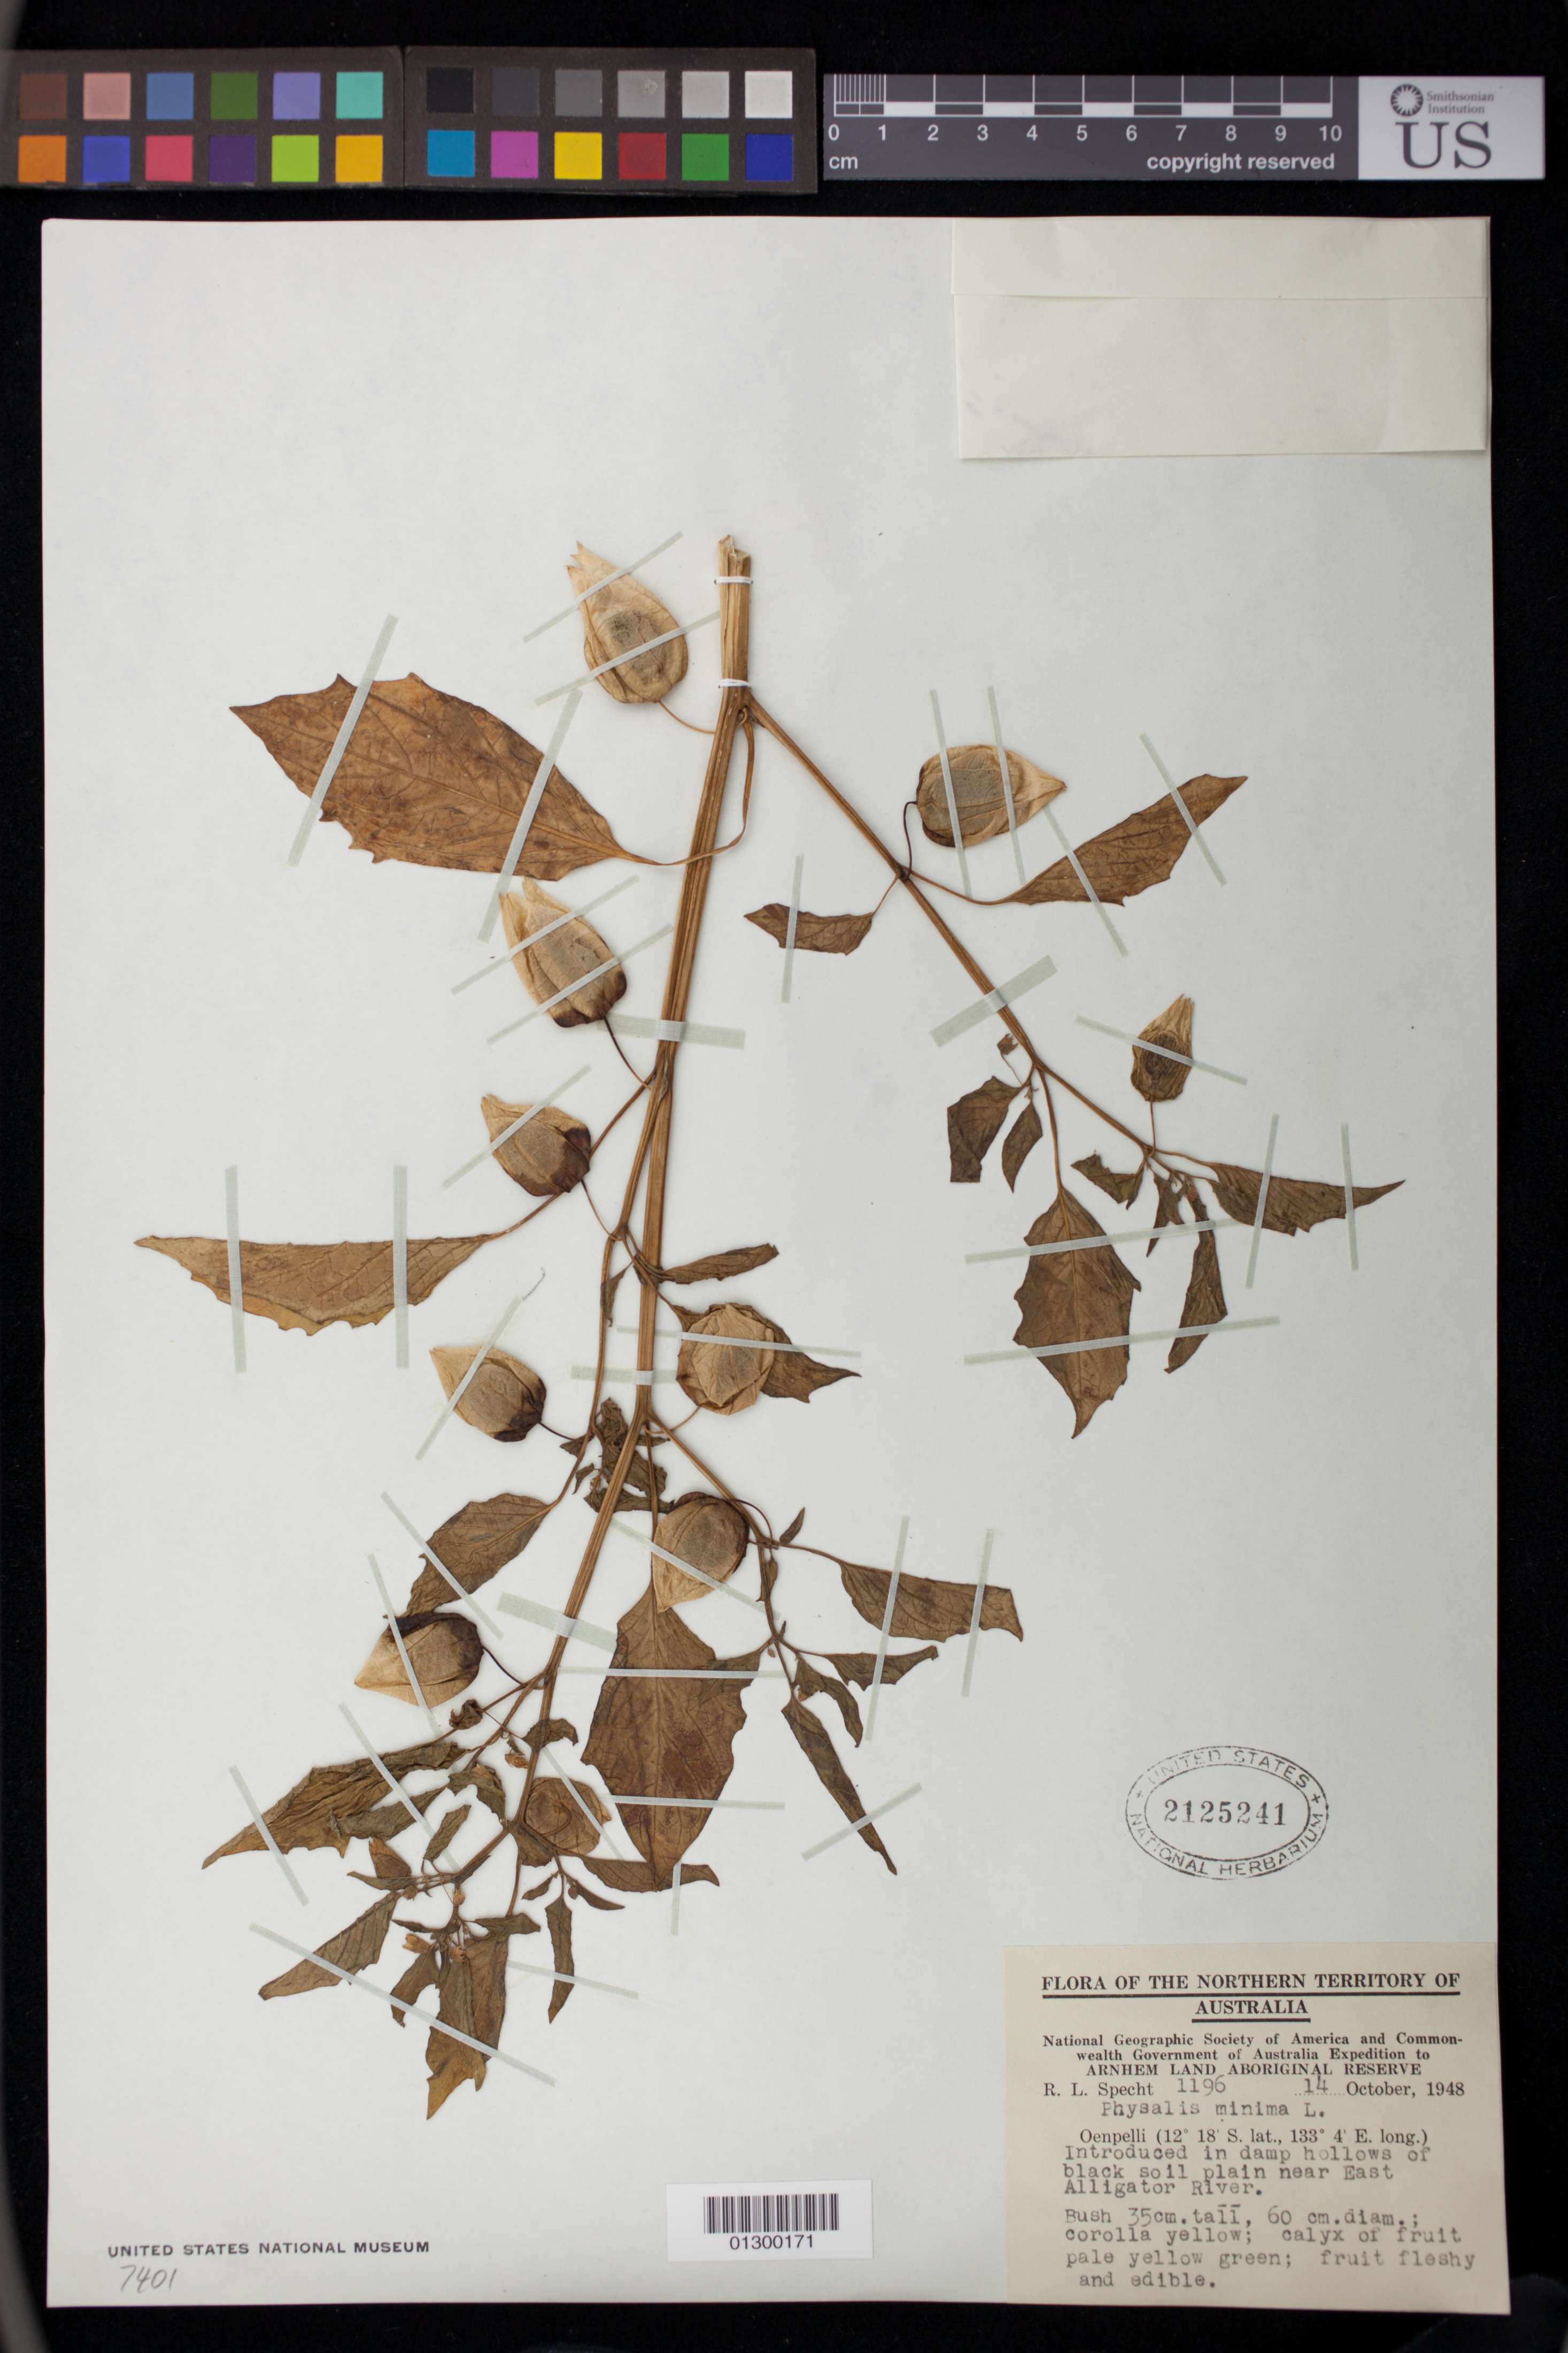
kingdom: Plantae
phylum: Tracheophyta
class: Magnoliopsida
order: Solanales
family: Solanaceae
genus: Physalis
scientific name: Physalis minima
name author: L.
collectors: R. L. Specht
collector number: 1196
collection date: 1948-10-14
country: Australia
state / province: Northern Territory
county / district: West Arnhem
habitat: Introduced in damp hollows of black soil plain near East Alligator River.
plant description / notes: Bush 35 cm. tal, 60 cm. diam.; corolla yellow; calyx of fruit pale yellow green; fruit fleshy and edible.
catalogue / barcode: US 2125241